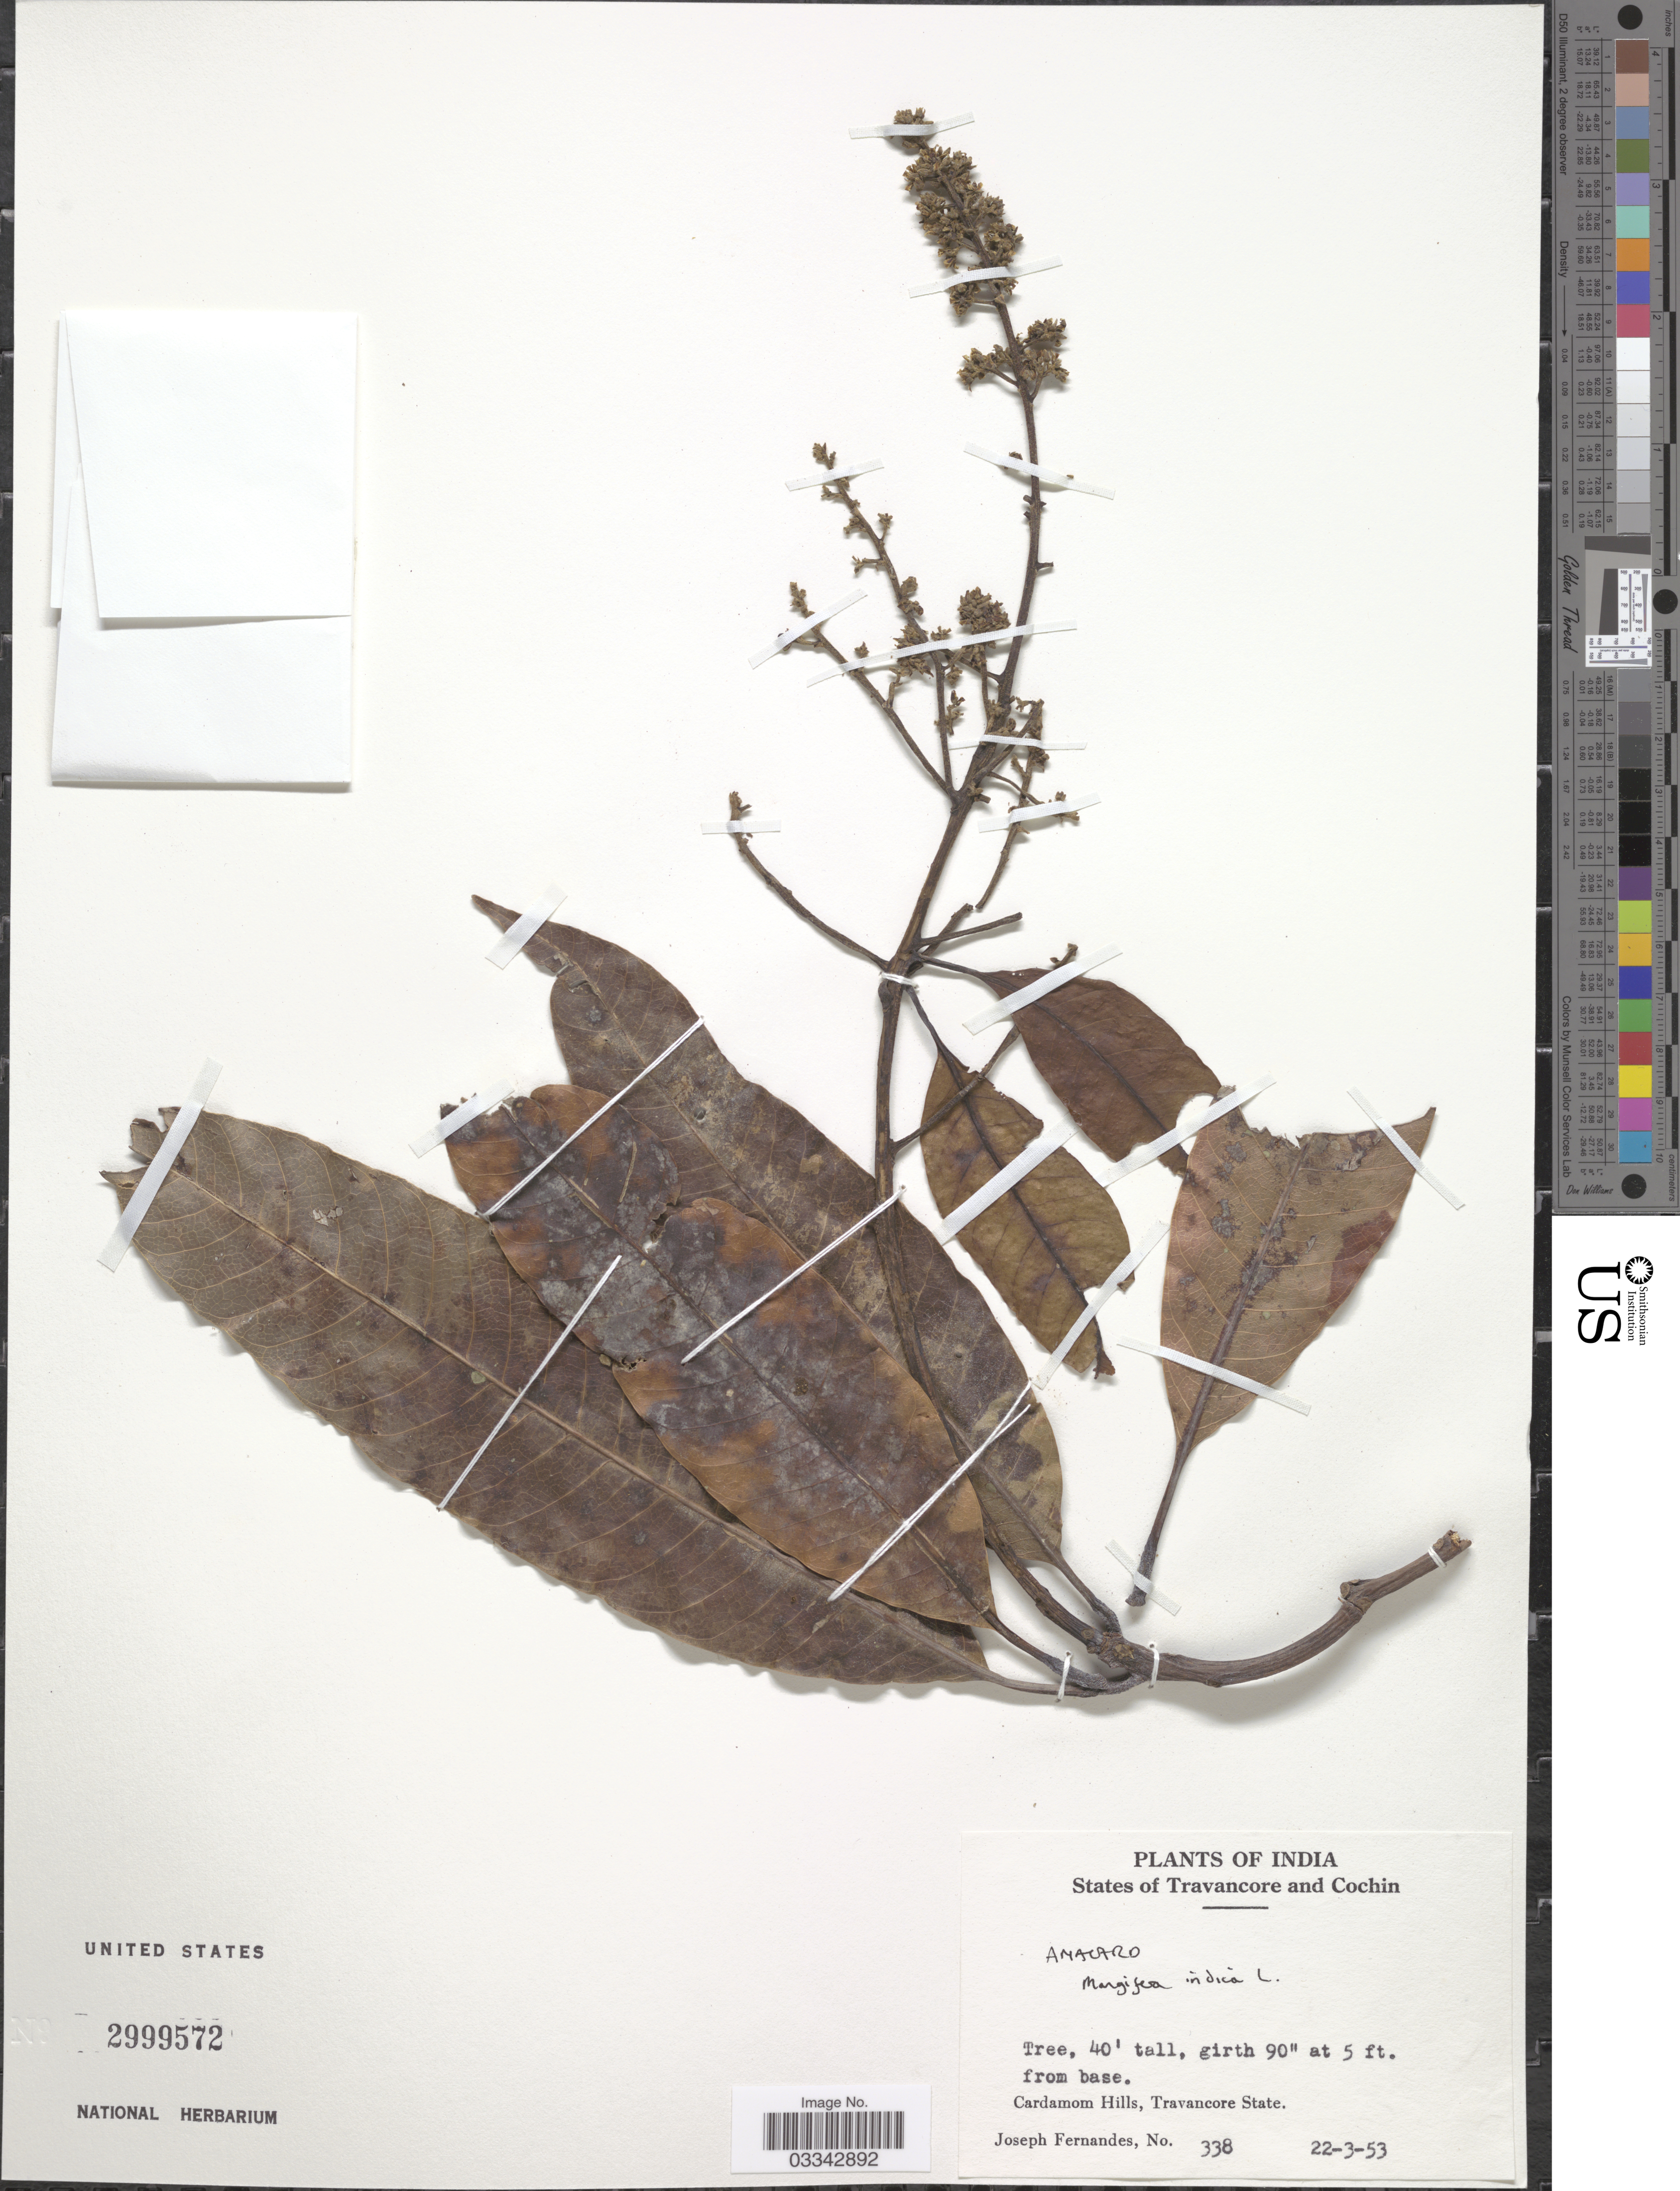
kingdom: Plantae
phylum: Tracheophyta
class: Magnoliopsida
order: Sapindales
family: Anacardiaceae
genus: Mangifera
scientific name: Mangifera indica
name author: L.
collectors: J. Fernandes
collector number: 338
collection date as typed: Transcribed d/m/y: 22/3/53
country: India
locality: Cardamom Hills, Travancore State.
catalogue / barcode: US 2999572